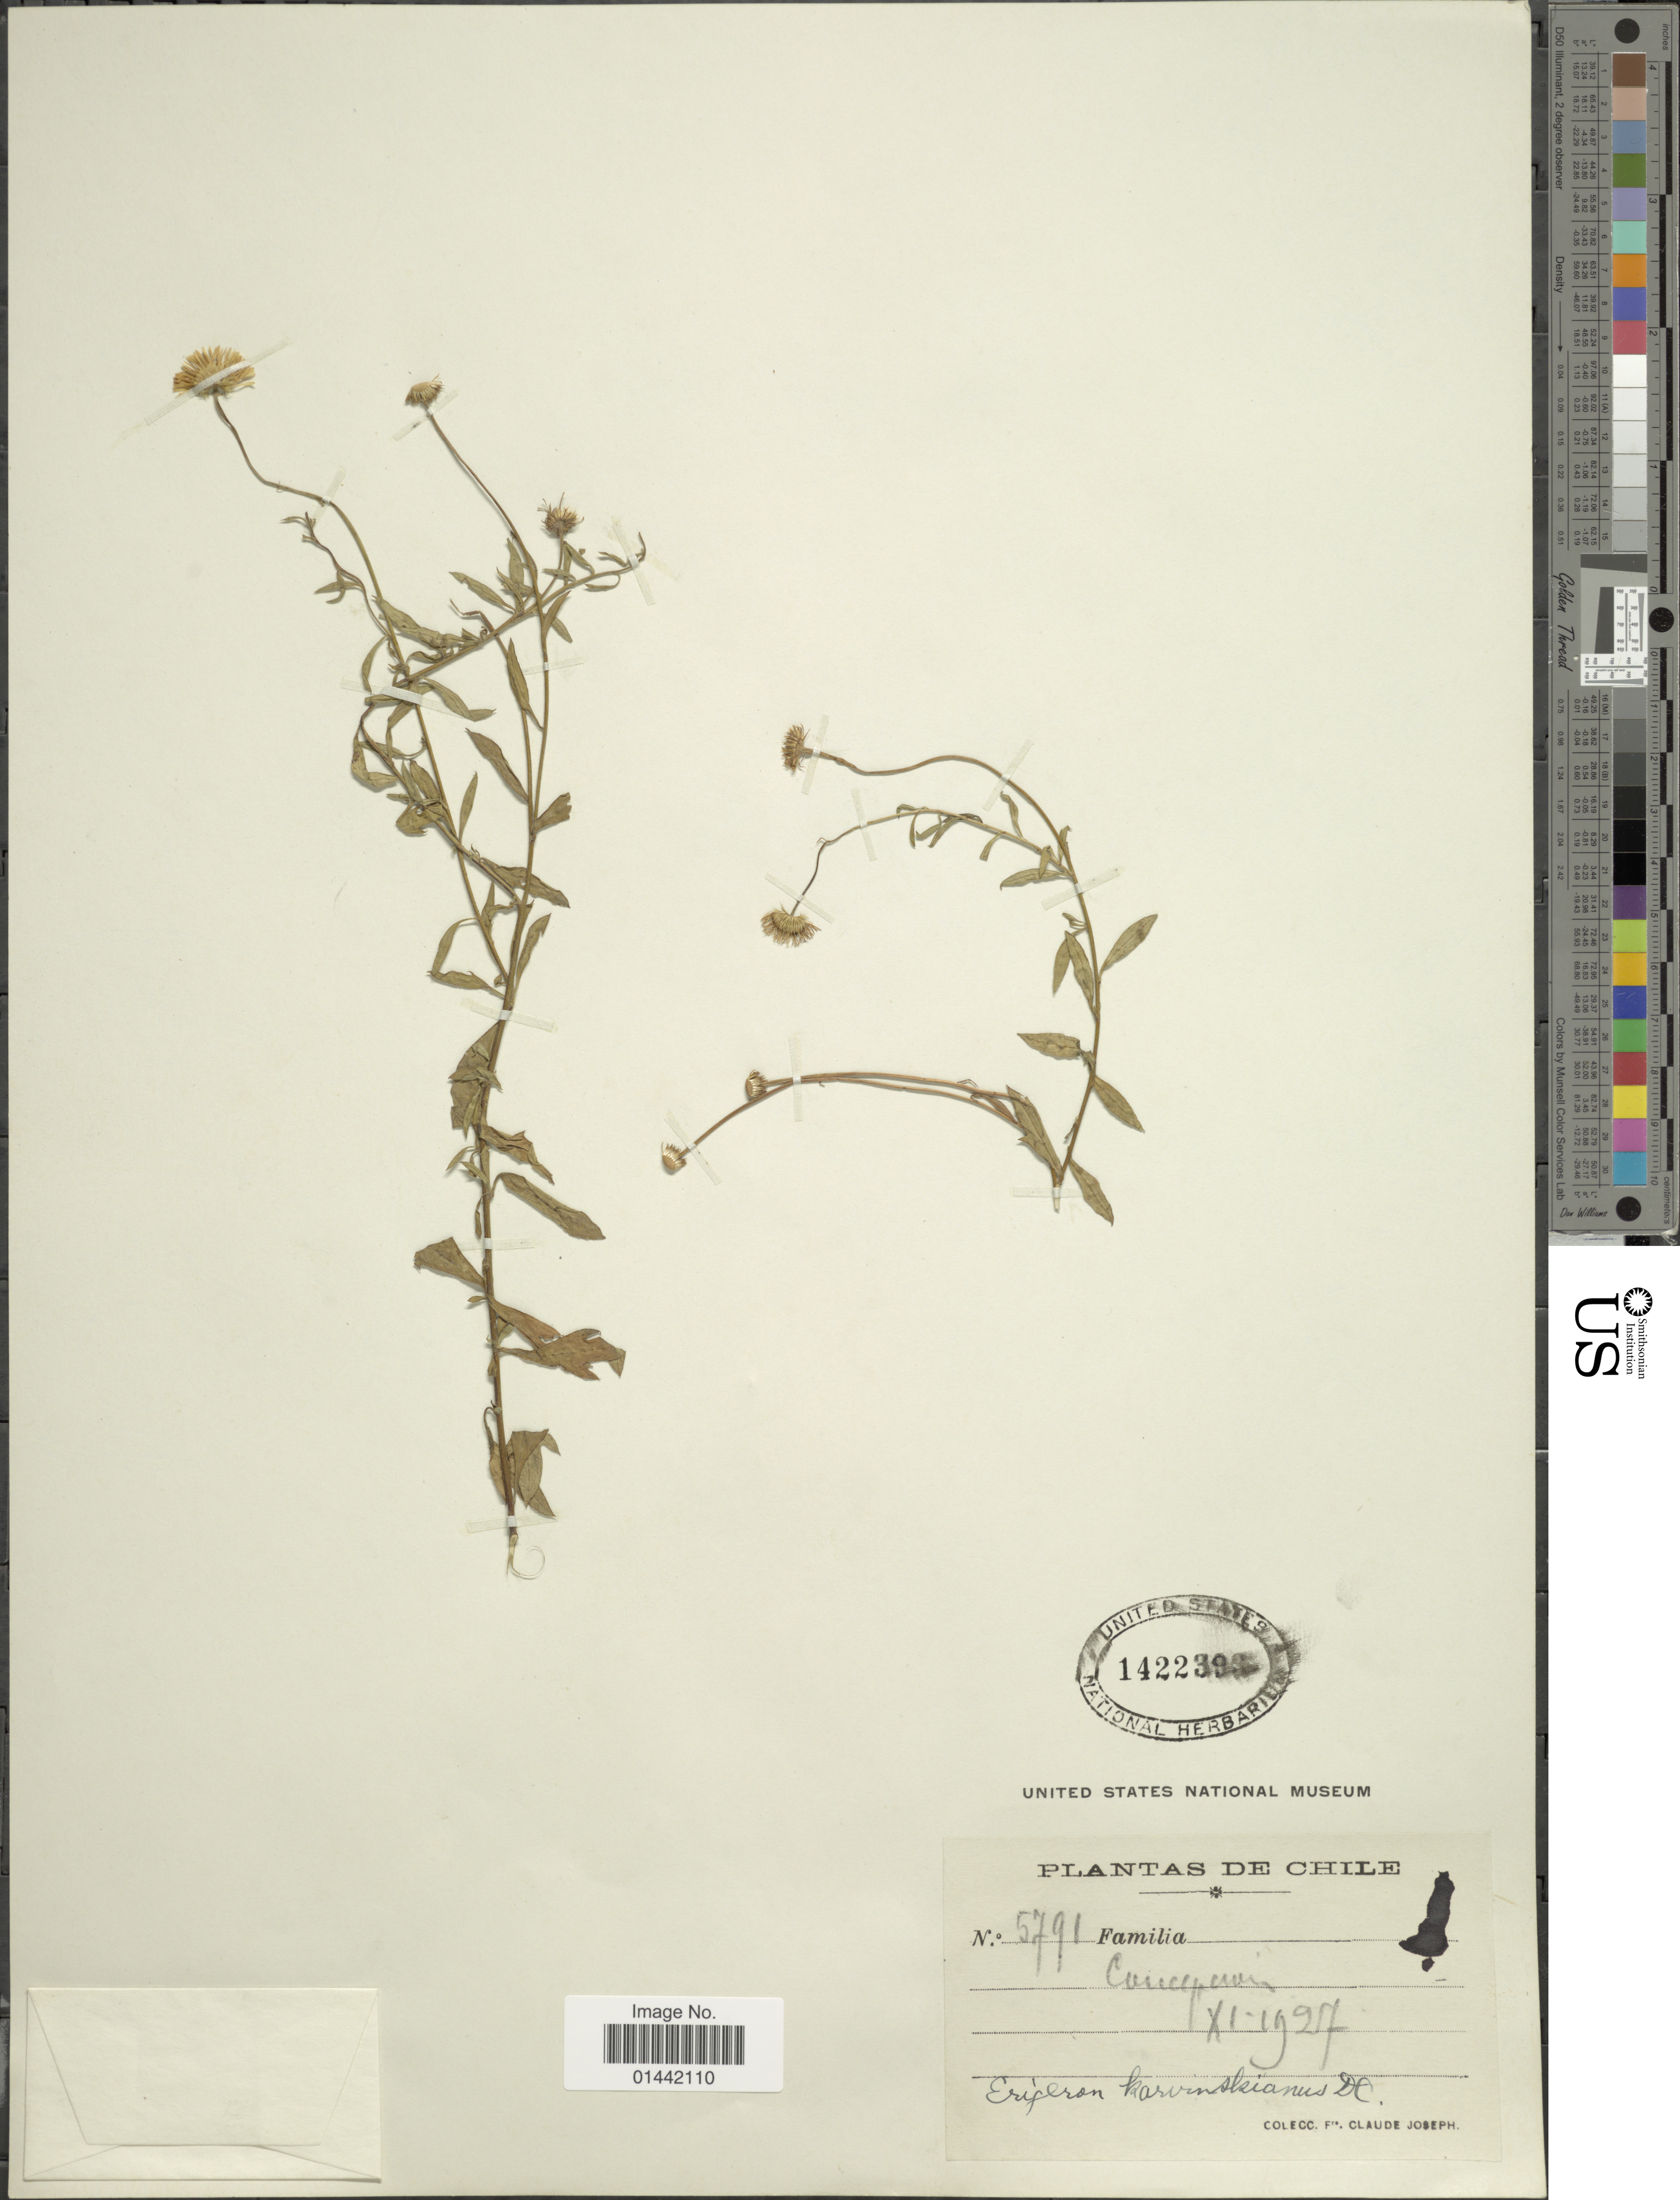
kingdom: Plantae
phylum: Tracheophyta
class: Magnoliopsida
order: Asterales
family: Asteraceae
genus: Erigeron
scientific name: Erigeron karvinskianus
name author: DC.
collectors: Bro. Claude-Joseph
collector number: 5791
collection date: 1927-11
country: Chile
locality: Concepcion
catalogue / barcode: US 1422393